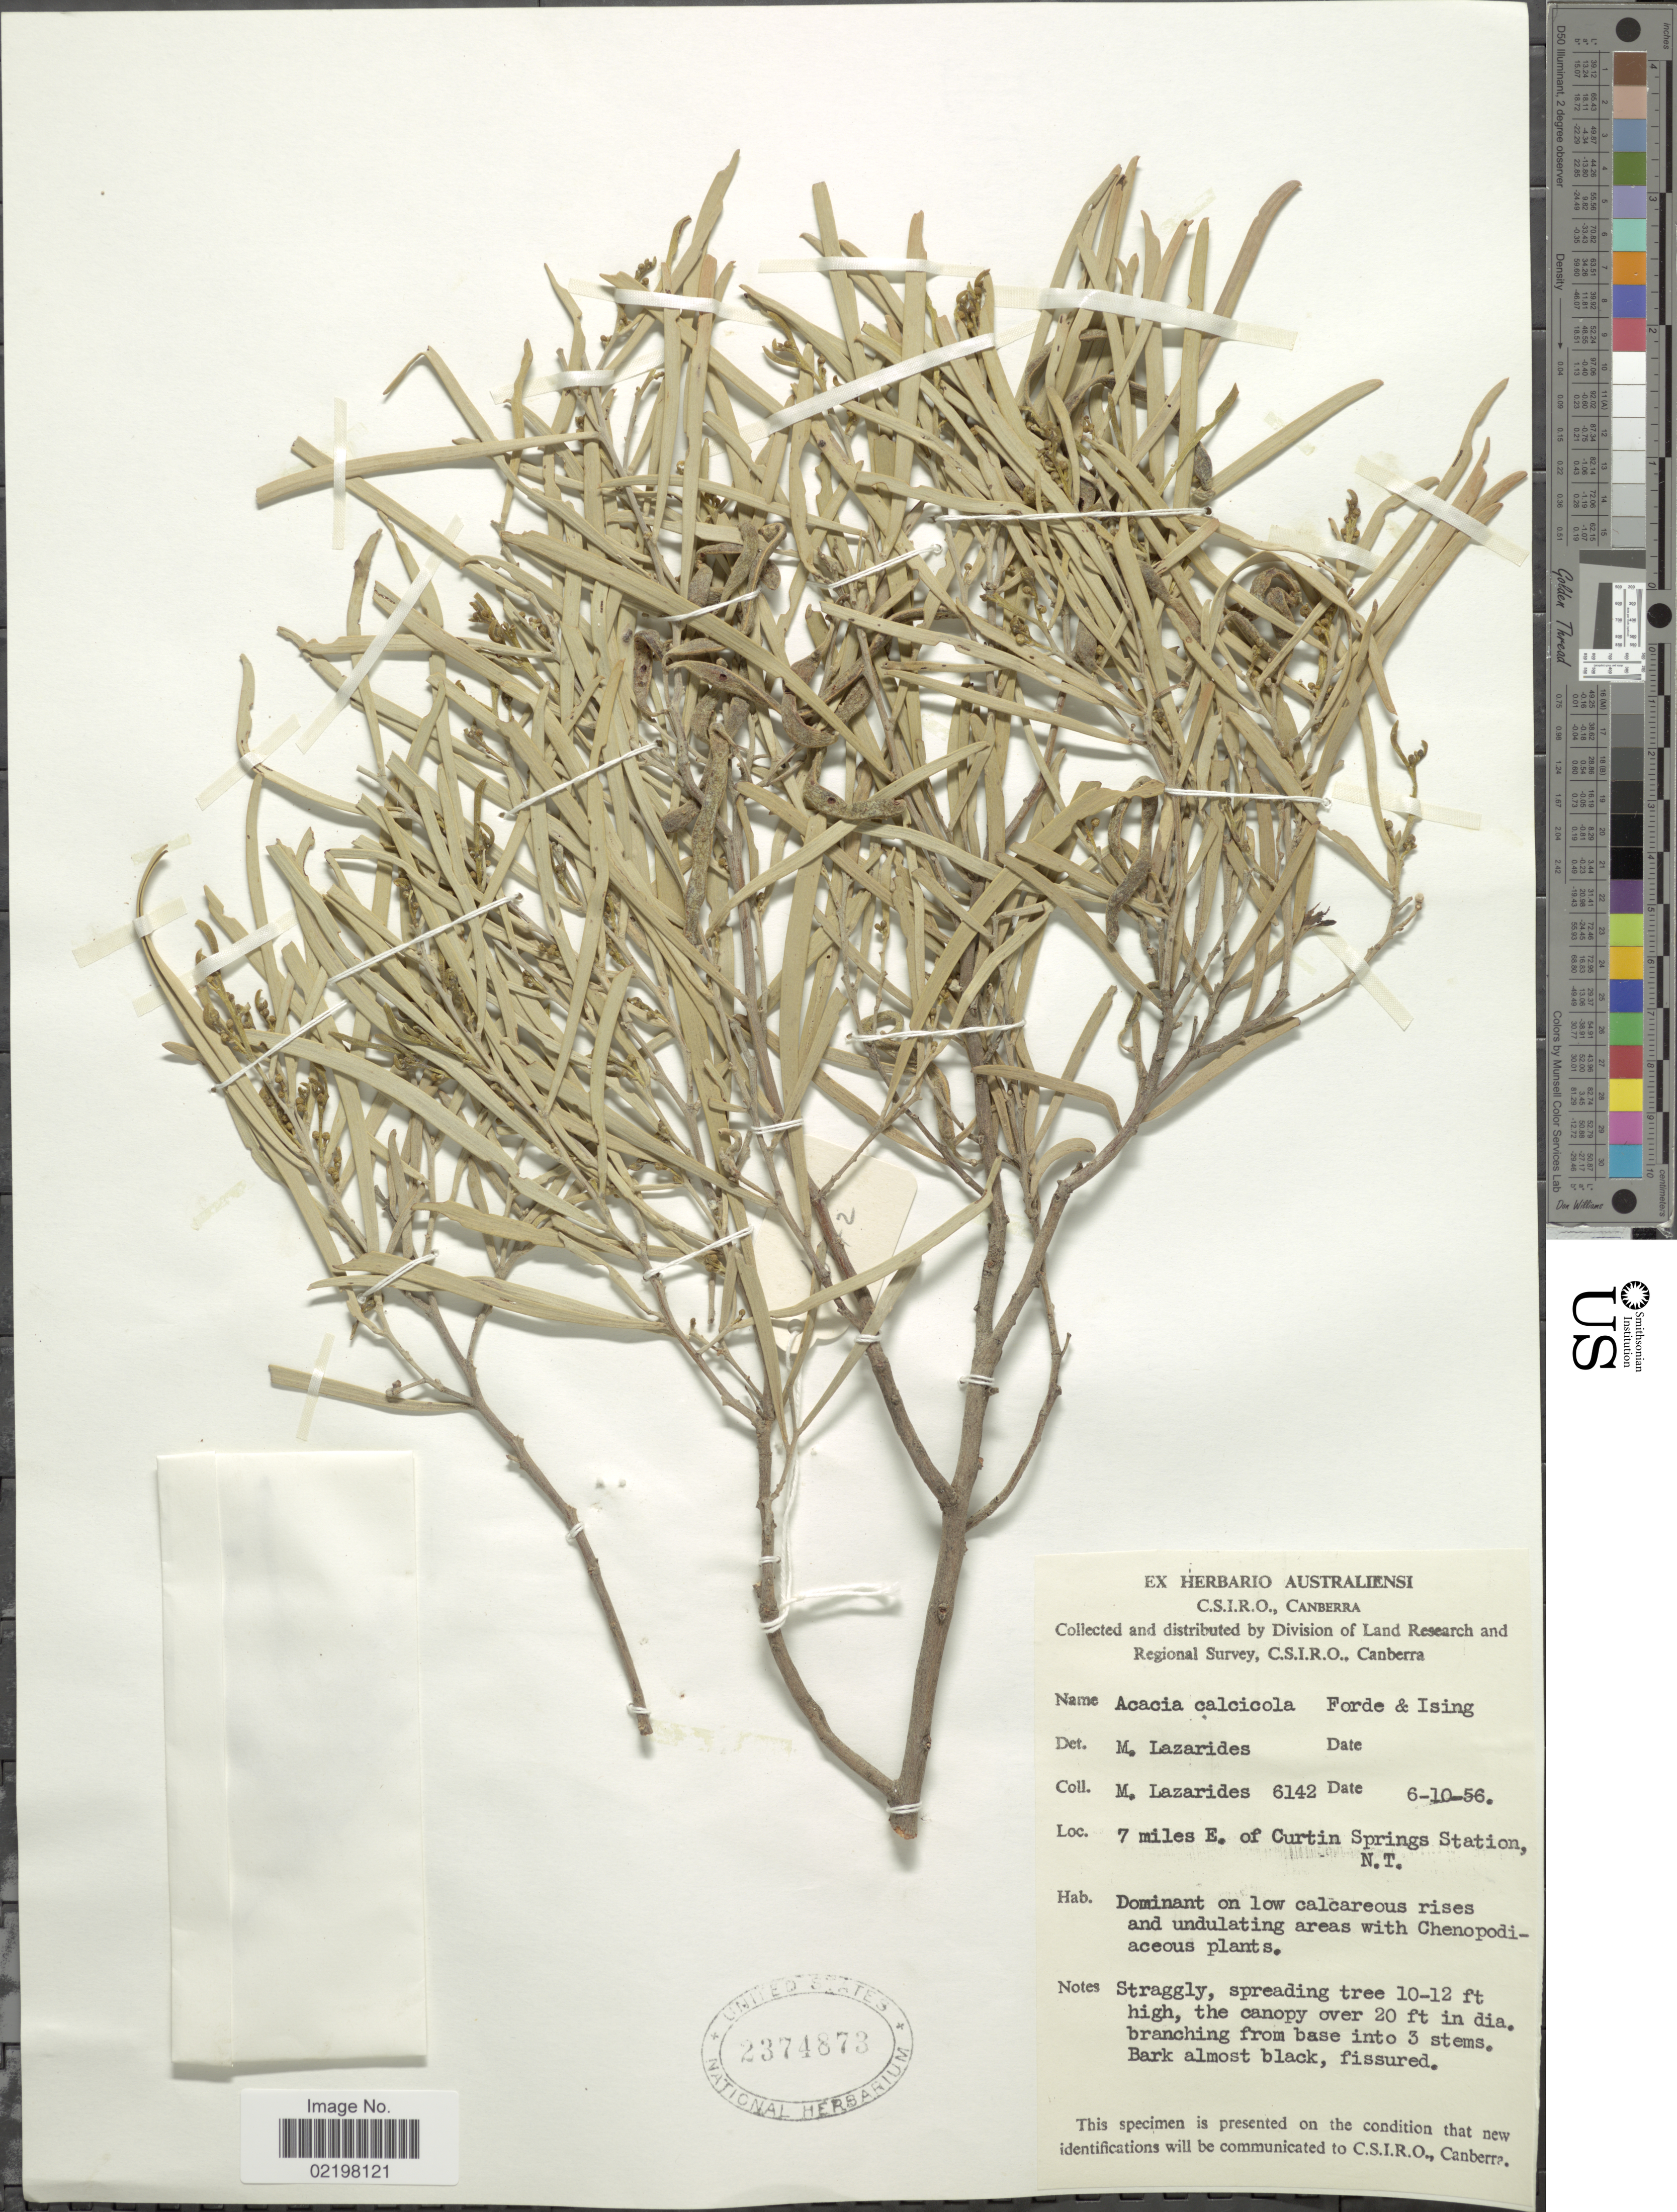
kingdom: Plantae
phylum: Tracheophyta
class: Magnoliopsida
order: Fabales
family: Fabaceae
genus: Acacia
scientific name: Acacia calcicola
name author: Forde & Ising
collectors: M. Lazarides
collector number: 6142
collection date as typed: Transcribed d/m/y: 6/10/56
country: Australia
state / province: Northern Territory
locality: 7 miles E. of Curtin Springs Station, N.T.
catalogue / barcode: US 2374873